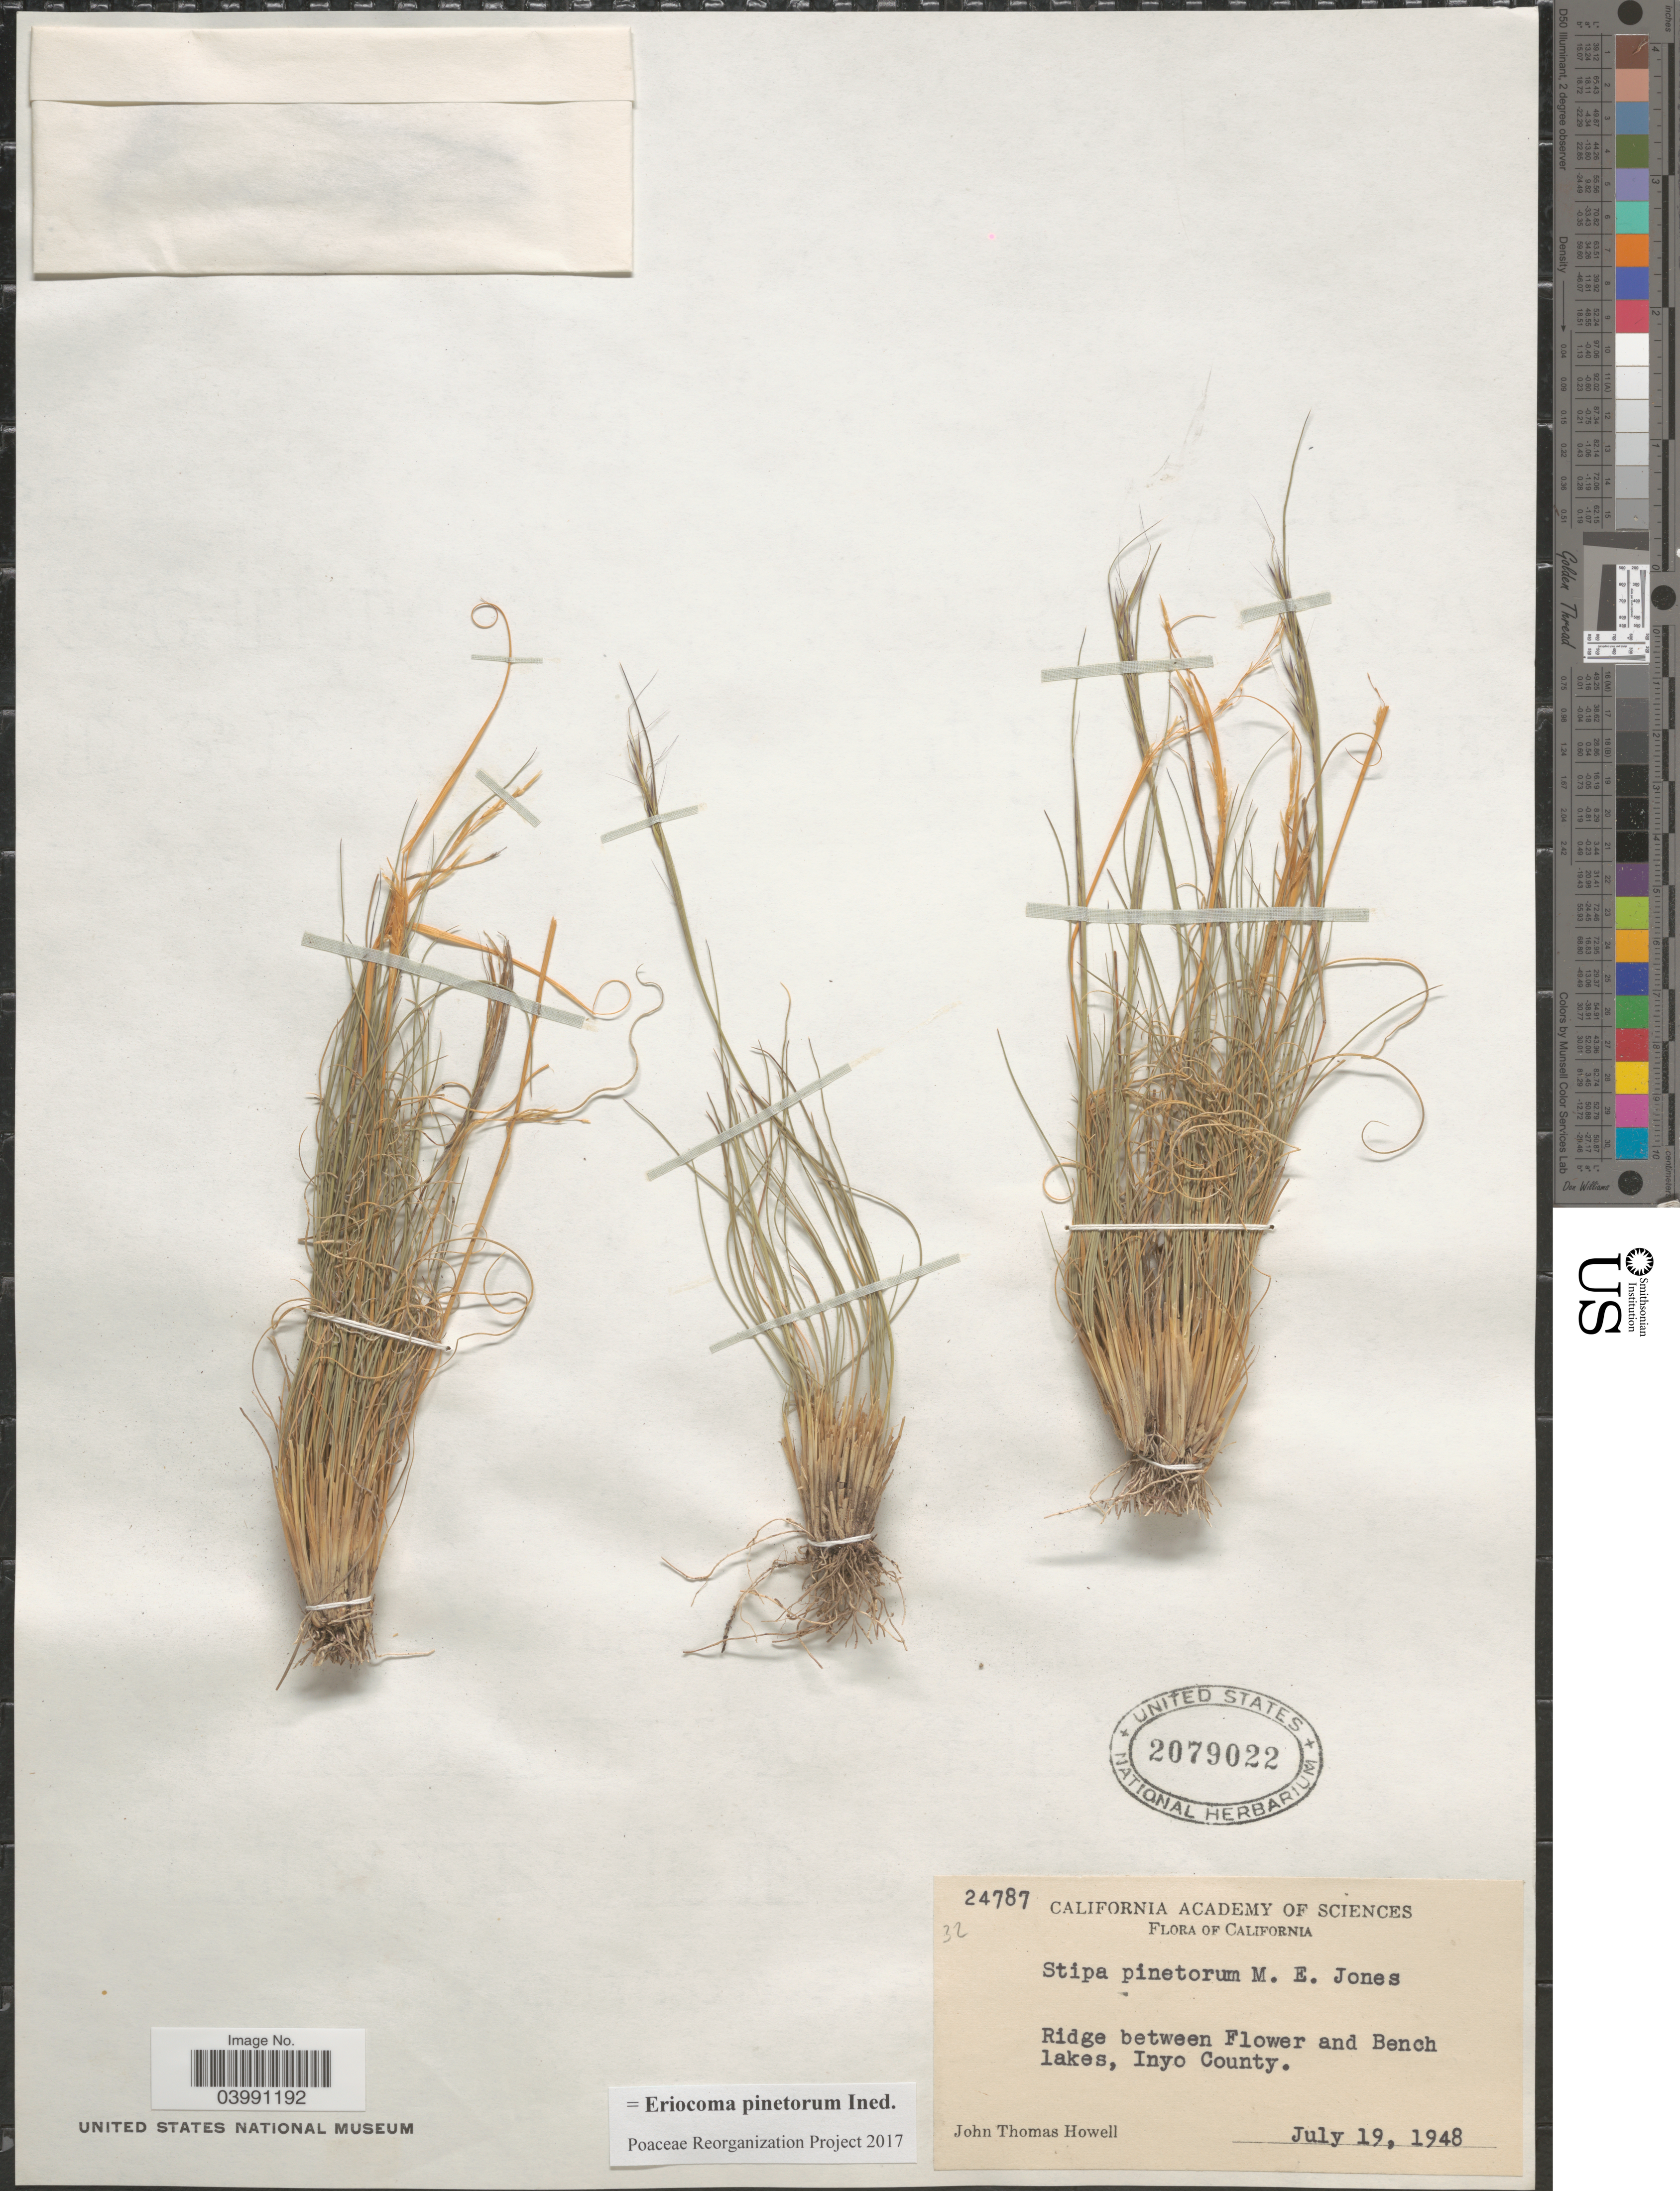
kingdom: Plantae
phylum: Tracheophyta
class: Liliopsida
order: Poales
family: Poaceae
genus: Eriocoma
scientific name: Eriocoma pinetorum ined.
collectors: J. T. Howell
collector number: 24787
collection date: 1948-07-19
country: United States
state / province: California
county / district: Inyo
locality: Ridge between Flower and Bench lakes, Inyo County.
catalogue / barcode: US 2079022